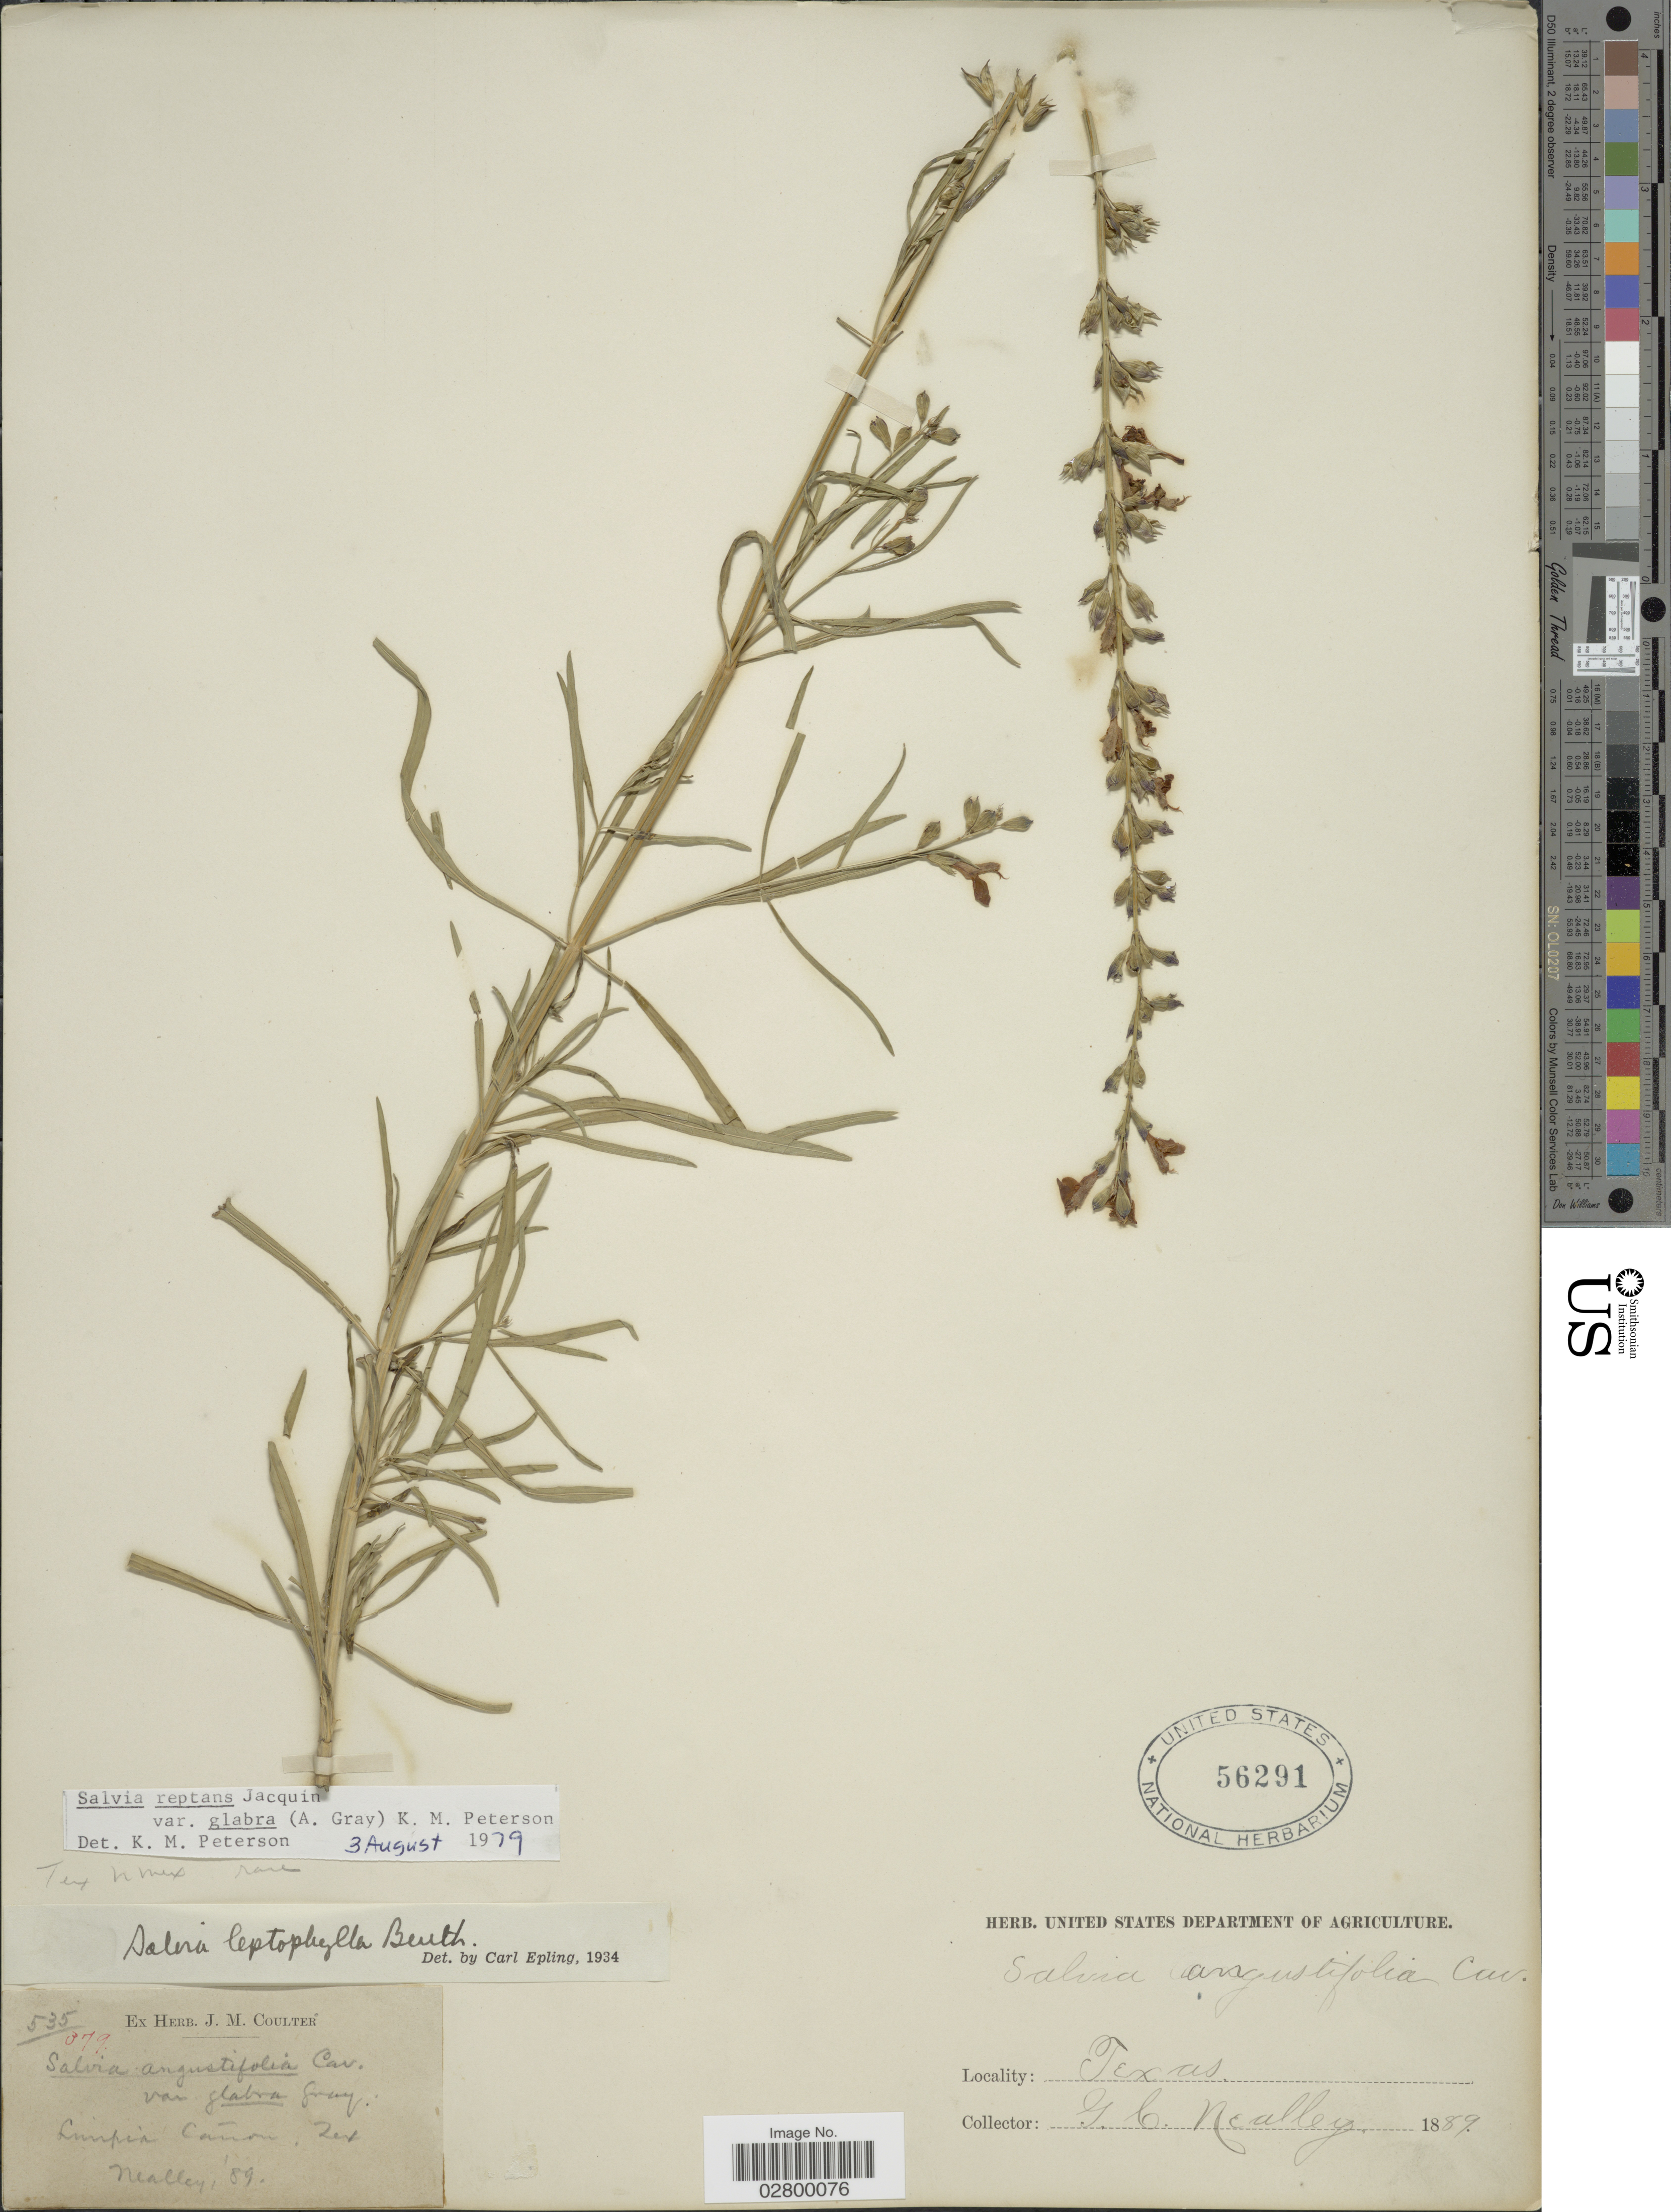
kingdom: Plantae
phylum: Tracheophyta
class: Magnoliopsida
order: Lamiales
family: Lamiaceae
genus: Salvia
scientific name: Salvia reptans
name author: Jacq.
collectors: G. C. Nealley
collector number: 535/379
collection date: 1889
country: United States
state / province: Texas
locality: Limpia Cañon, Tex.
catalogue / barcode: US 56291